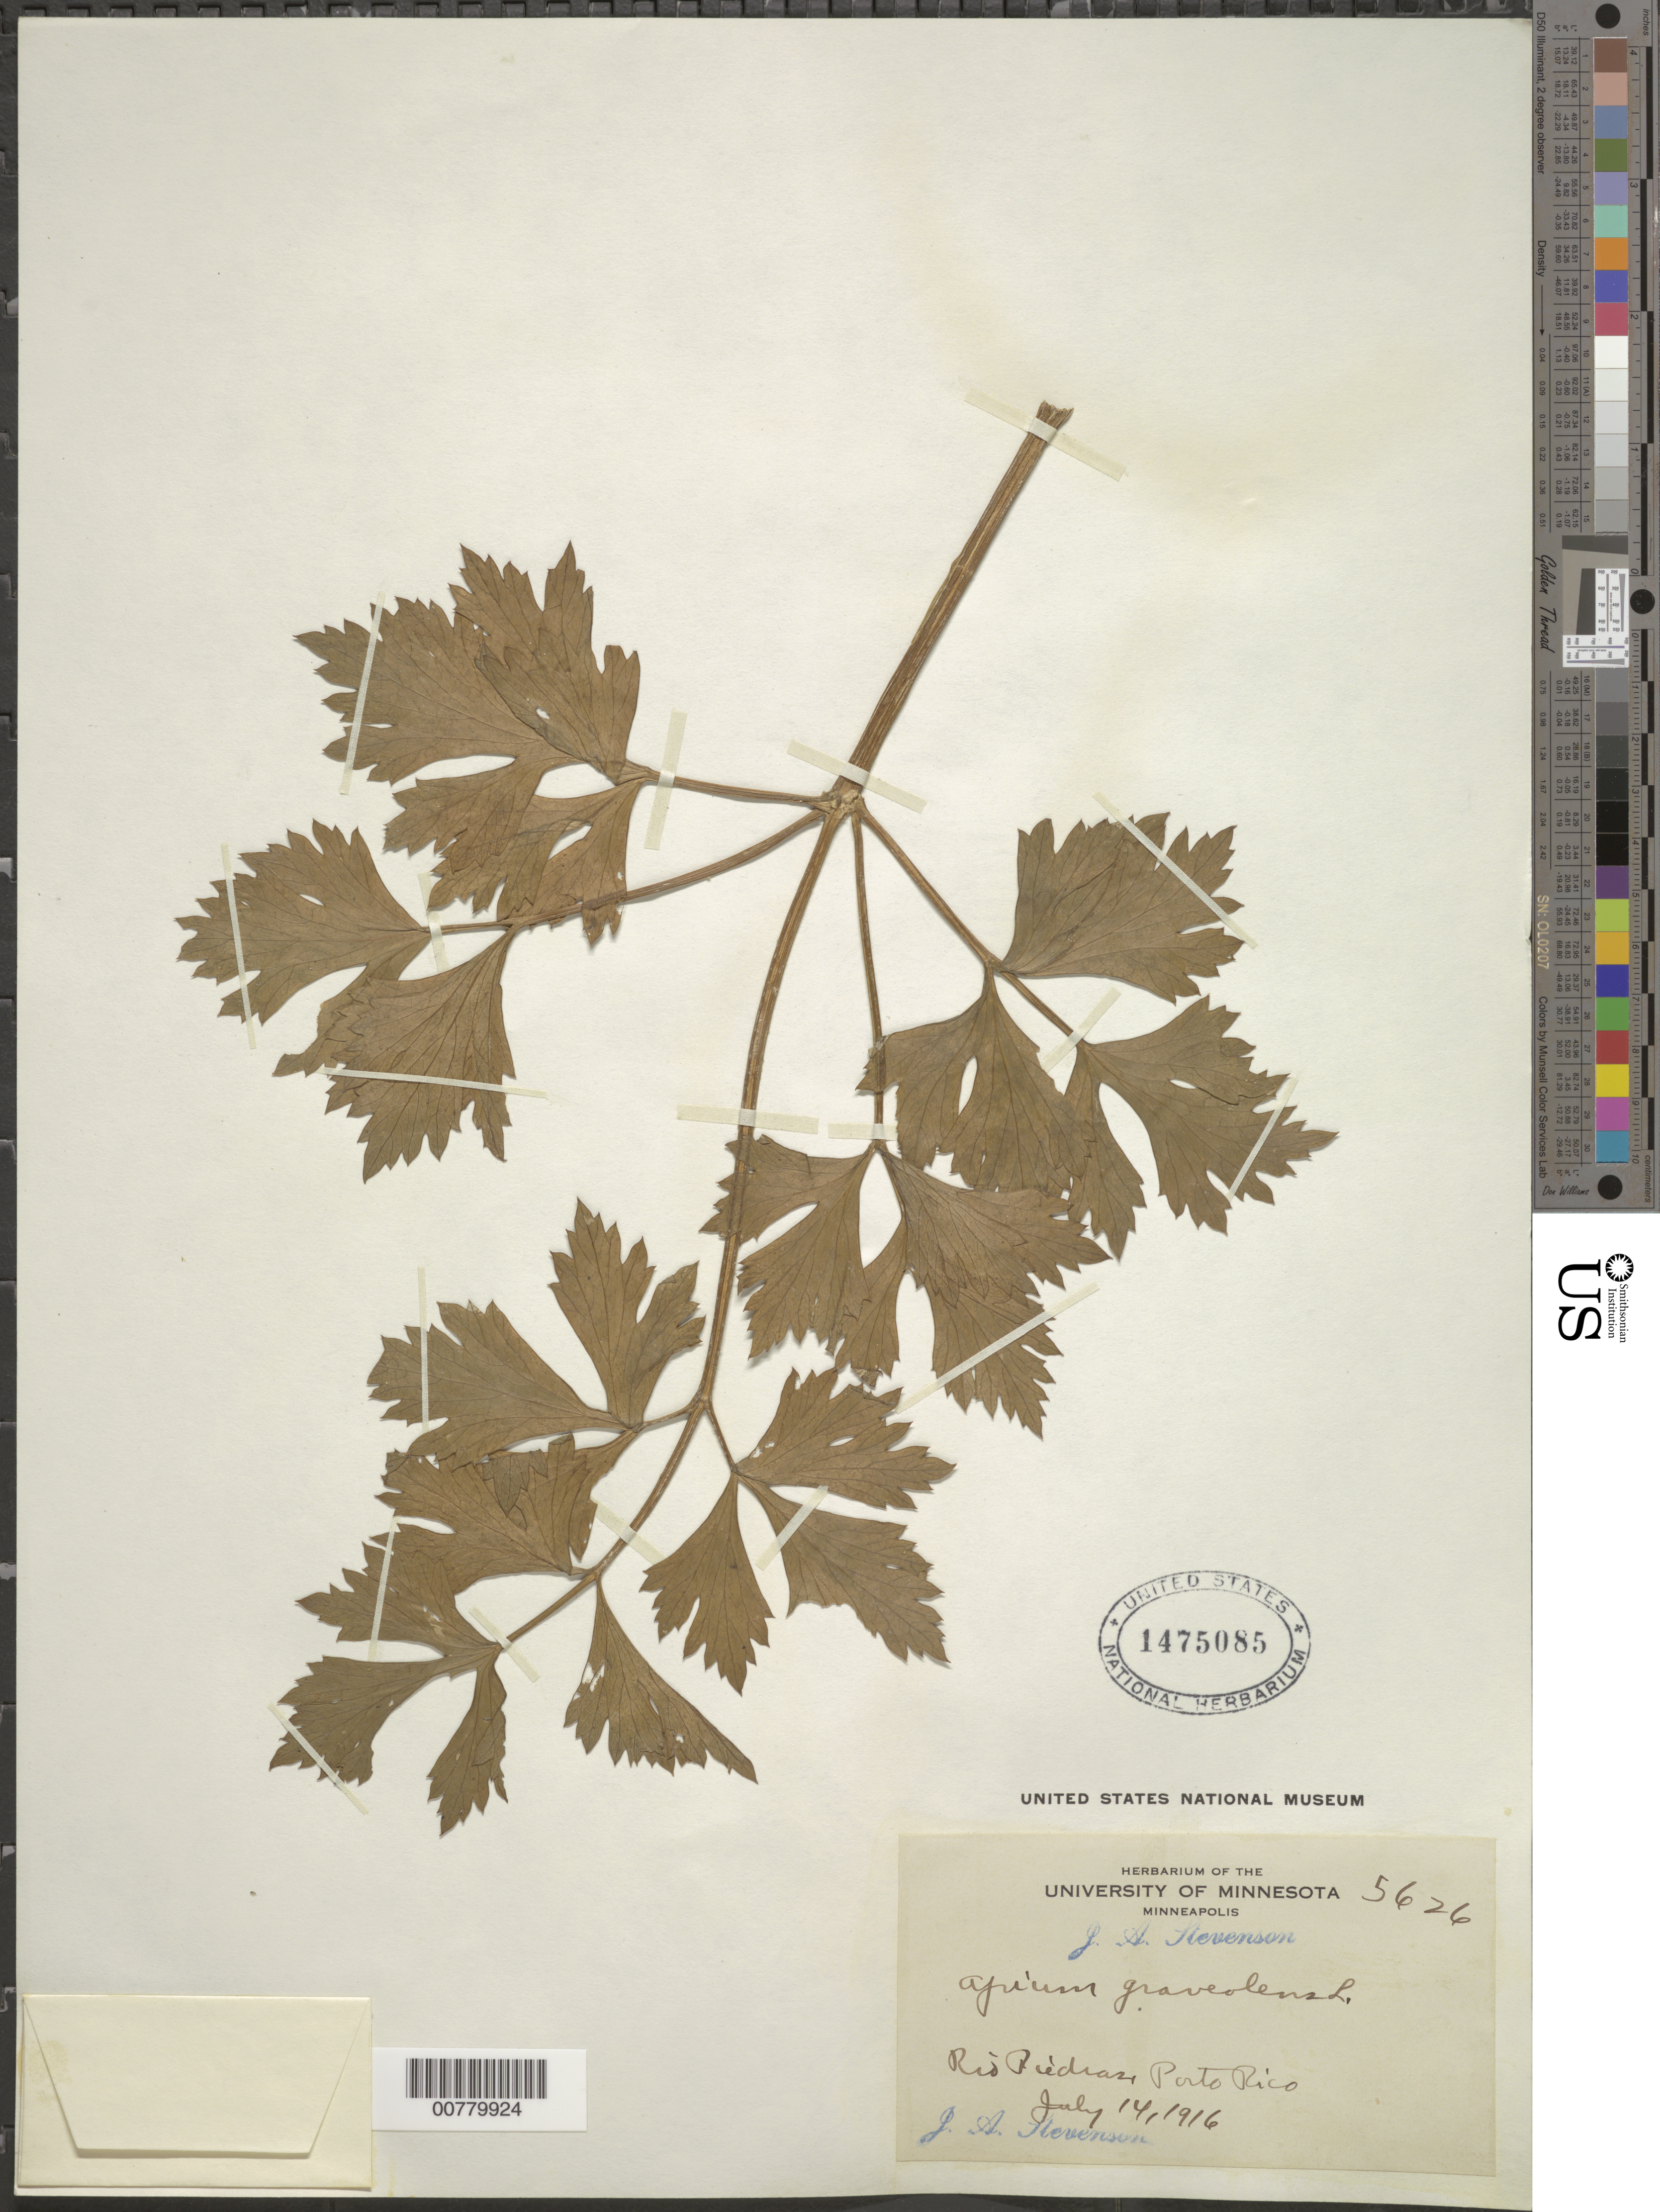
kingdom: Plantae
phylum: Tracheophyta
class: Magnoliopsida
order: Apiales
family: Apiaceae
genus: Apium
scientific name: Apium graveolens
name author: L.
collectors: J. Stevenson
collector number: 5626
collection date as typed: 14 Jul 1916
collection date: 1916-07-14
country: Puerto Rico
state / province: San Juan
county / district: Río Piedras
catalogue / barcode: US 1475085